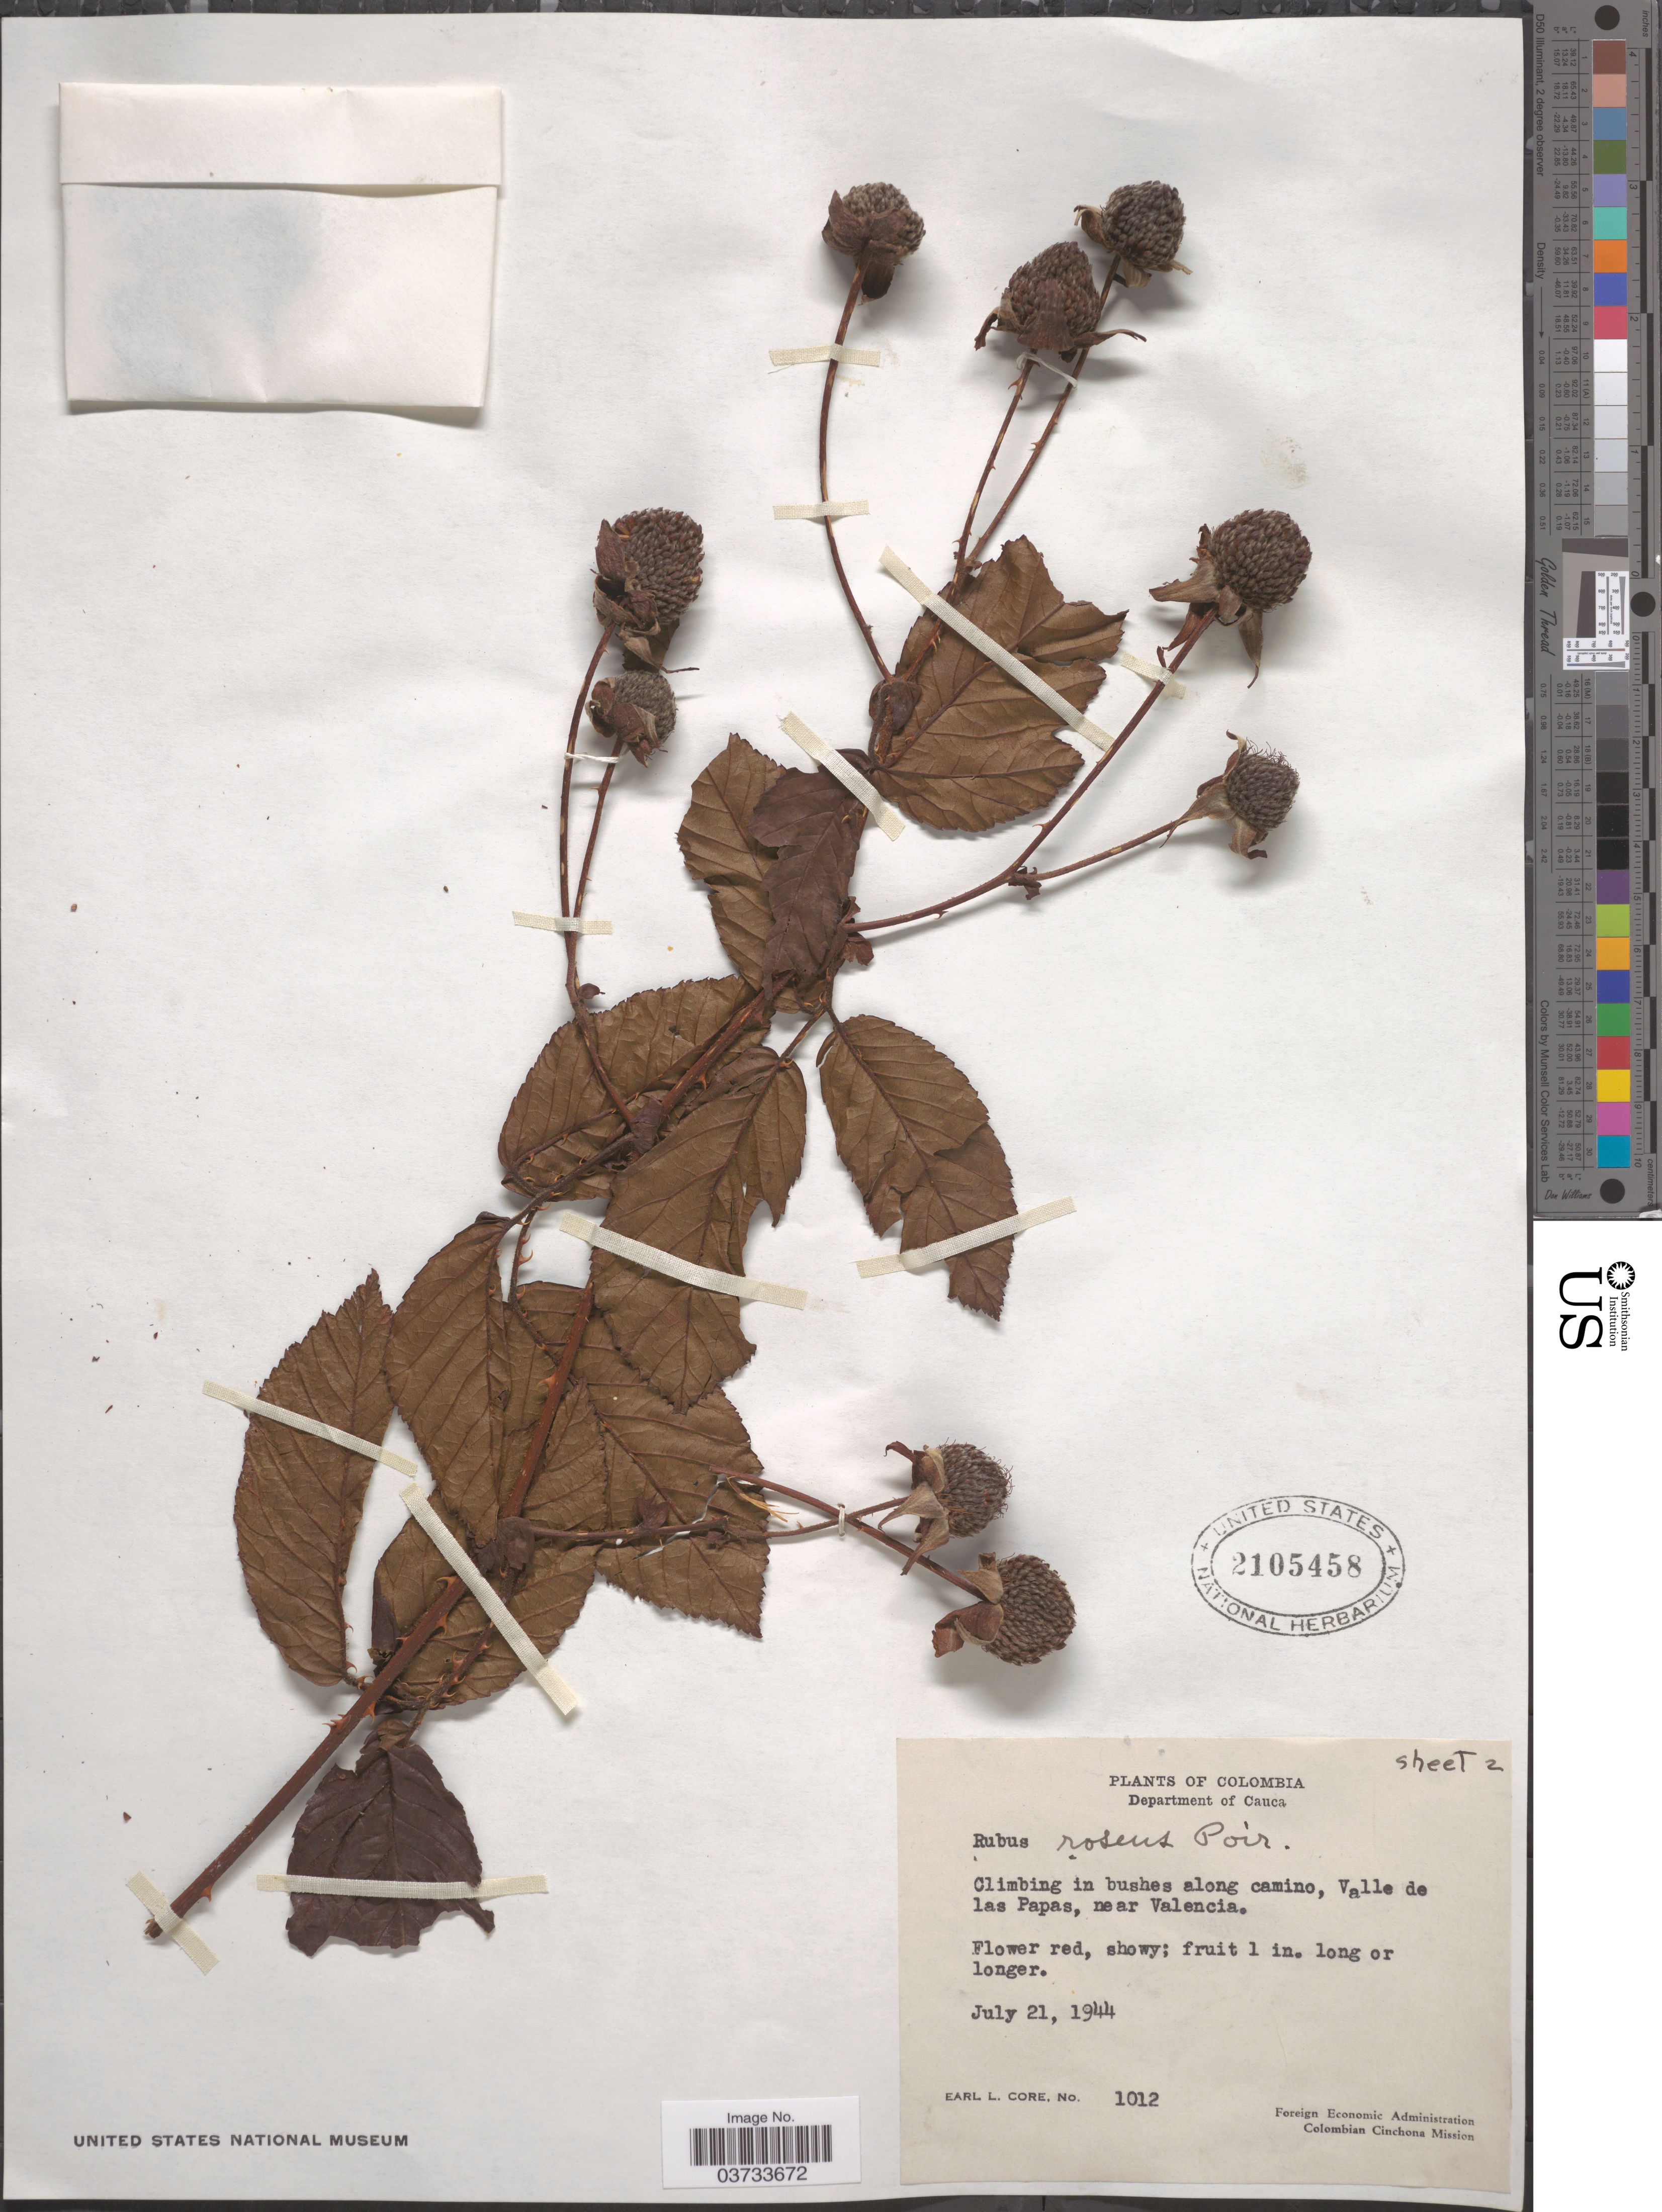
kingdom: Plantae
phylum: Tracheophyta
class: Magnoliopsida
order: Rosales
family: Rosaceae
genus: Rubus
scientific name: Rubus roseus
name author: Poir.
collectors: E. L. Core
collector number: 1012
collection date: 1944-07-21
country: Colombia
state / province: Cauca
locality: Department of Cauca. Along camino, Valle de las Papas, near Valencia.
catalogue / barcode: US 2105458